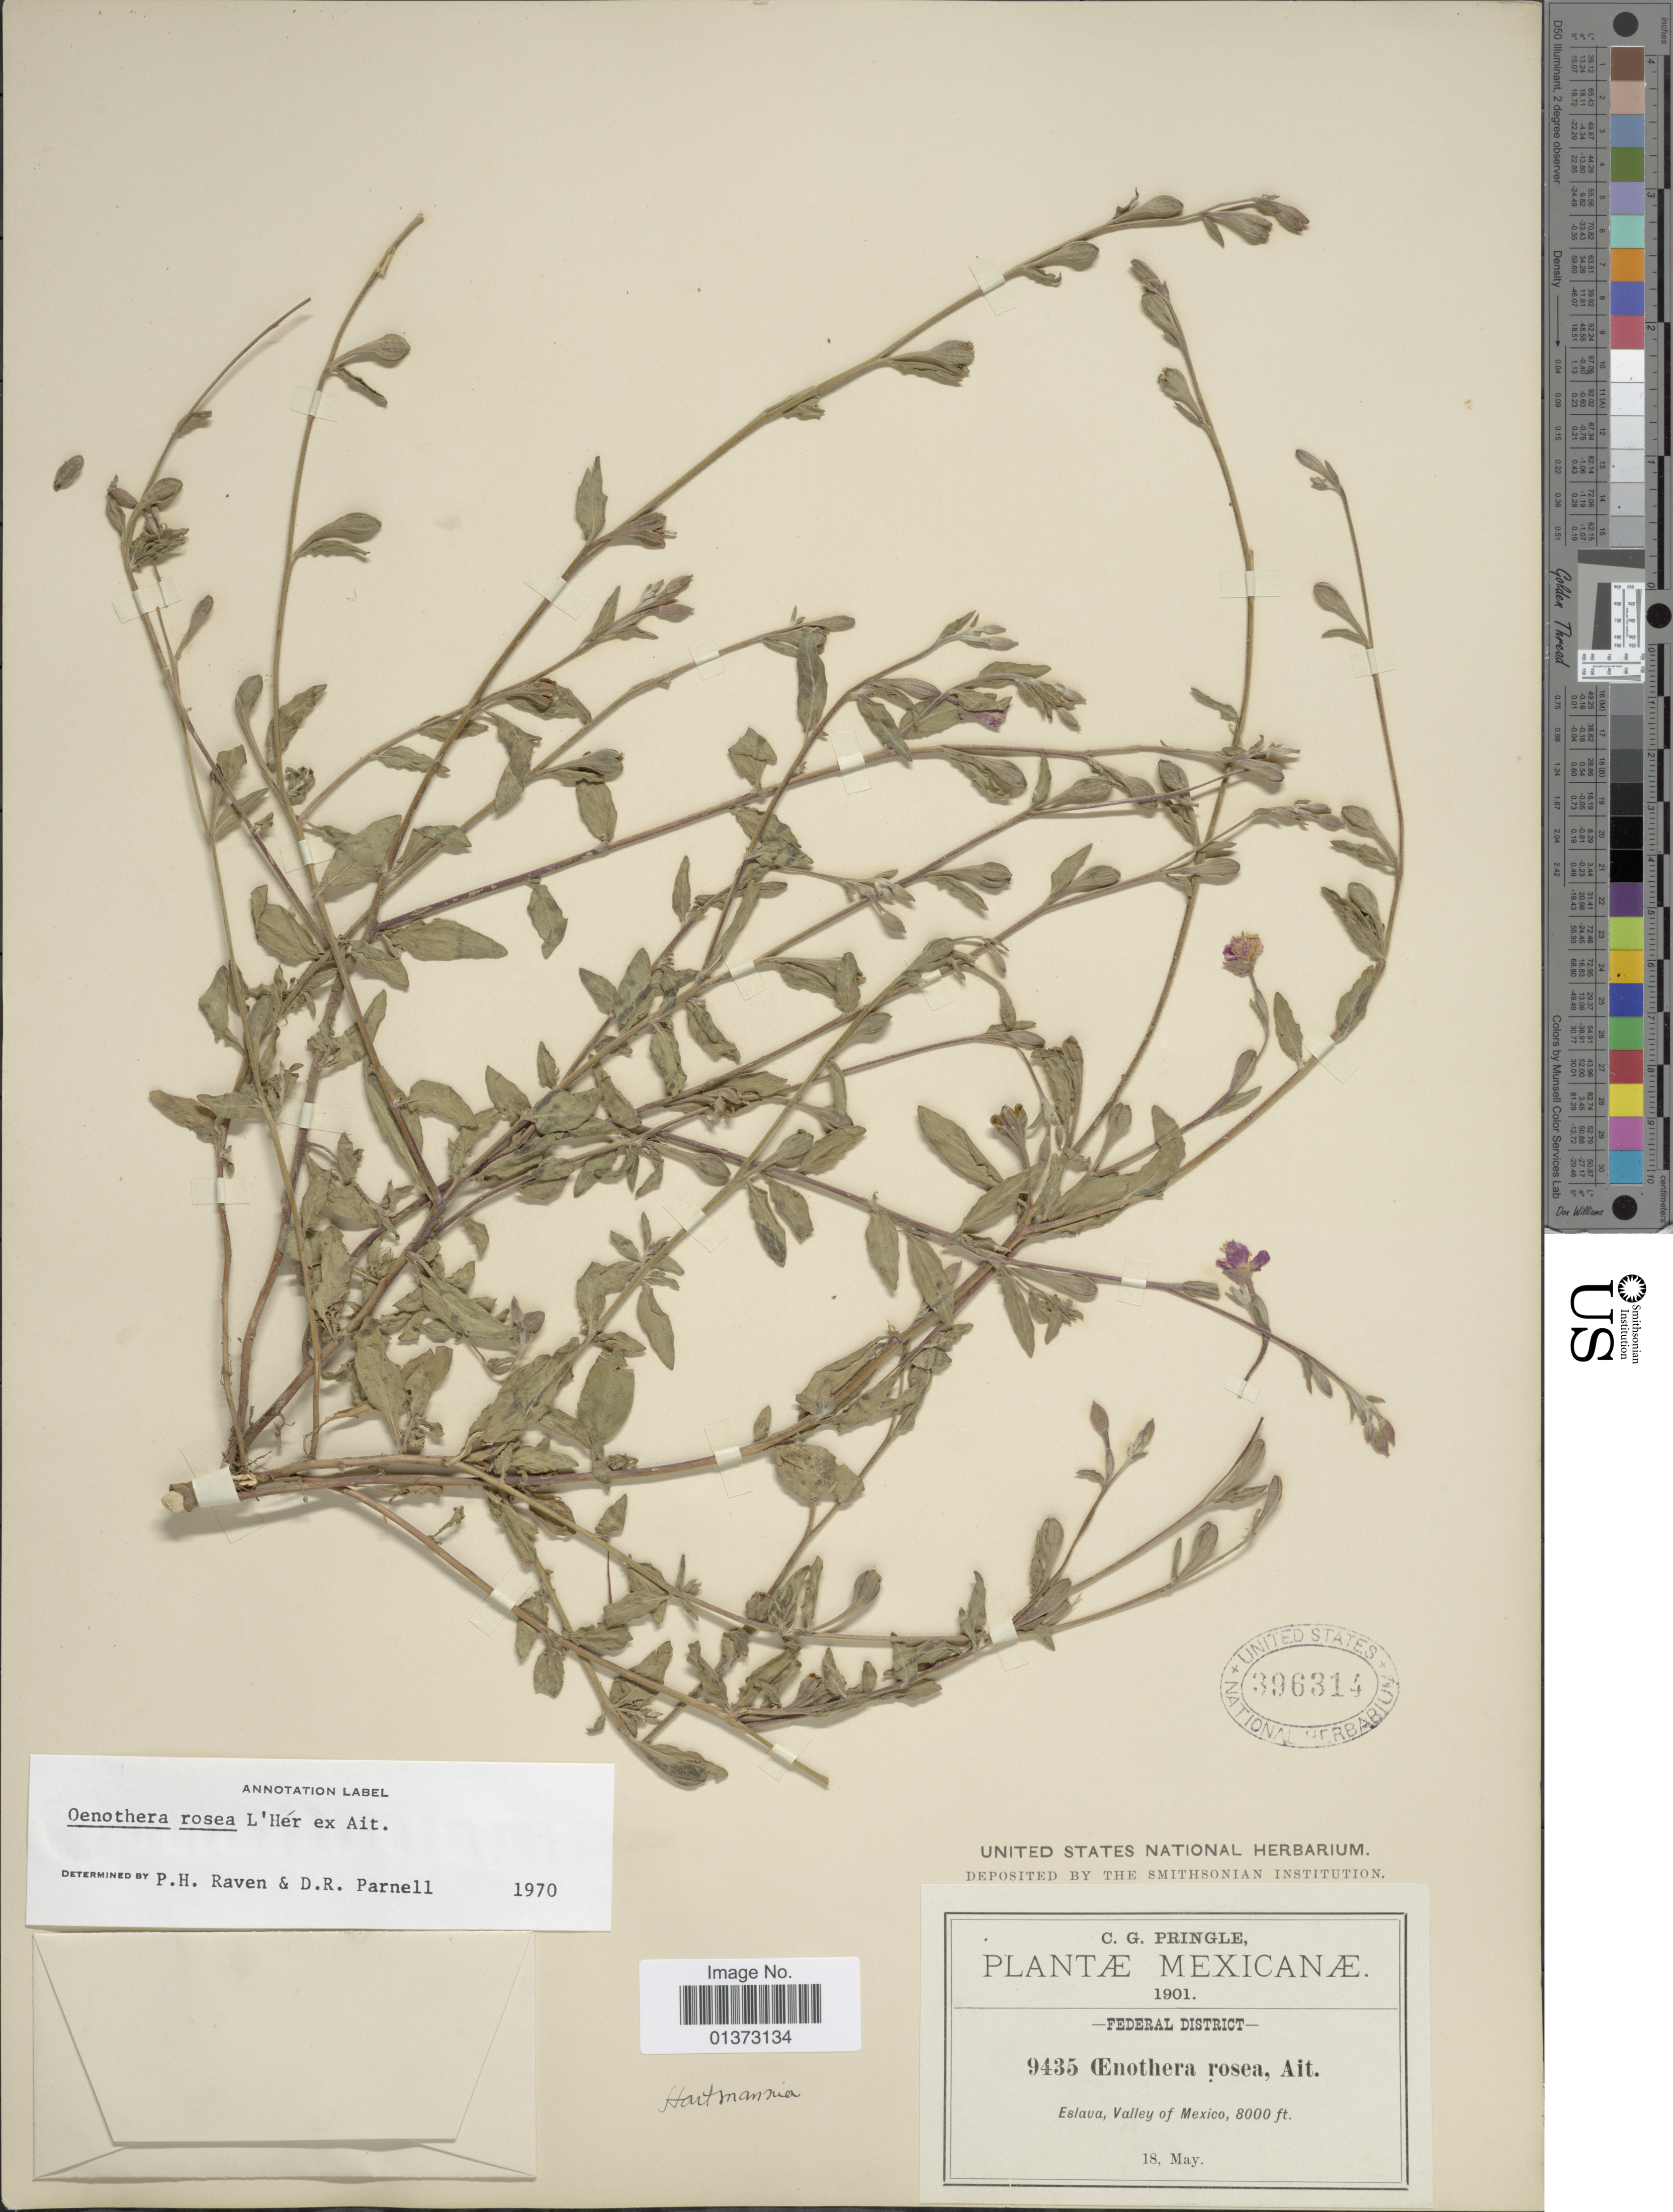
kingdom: Plantae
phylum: Tracheophyta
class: Magnoliopsida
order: Myrtales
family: Onagraceae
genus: Oenothera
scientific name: Oenothera rosea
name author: L'Hér. ex Aiton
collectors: C. G. Pringle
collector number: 9435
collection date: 1901-05-18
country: Mexico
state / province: Distrito Federal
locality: Eslava, Valley of Mexico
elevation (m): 2438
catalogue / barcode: US 396314